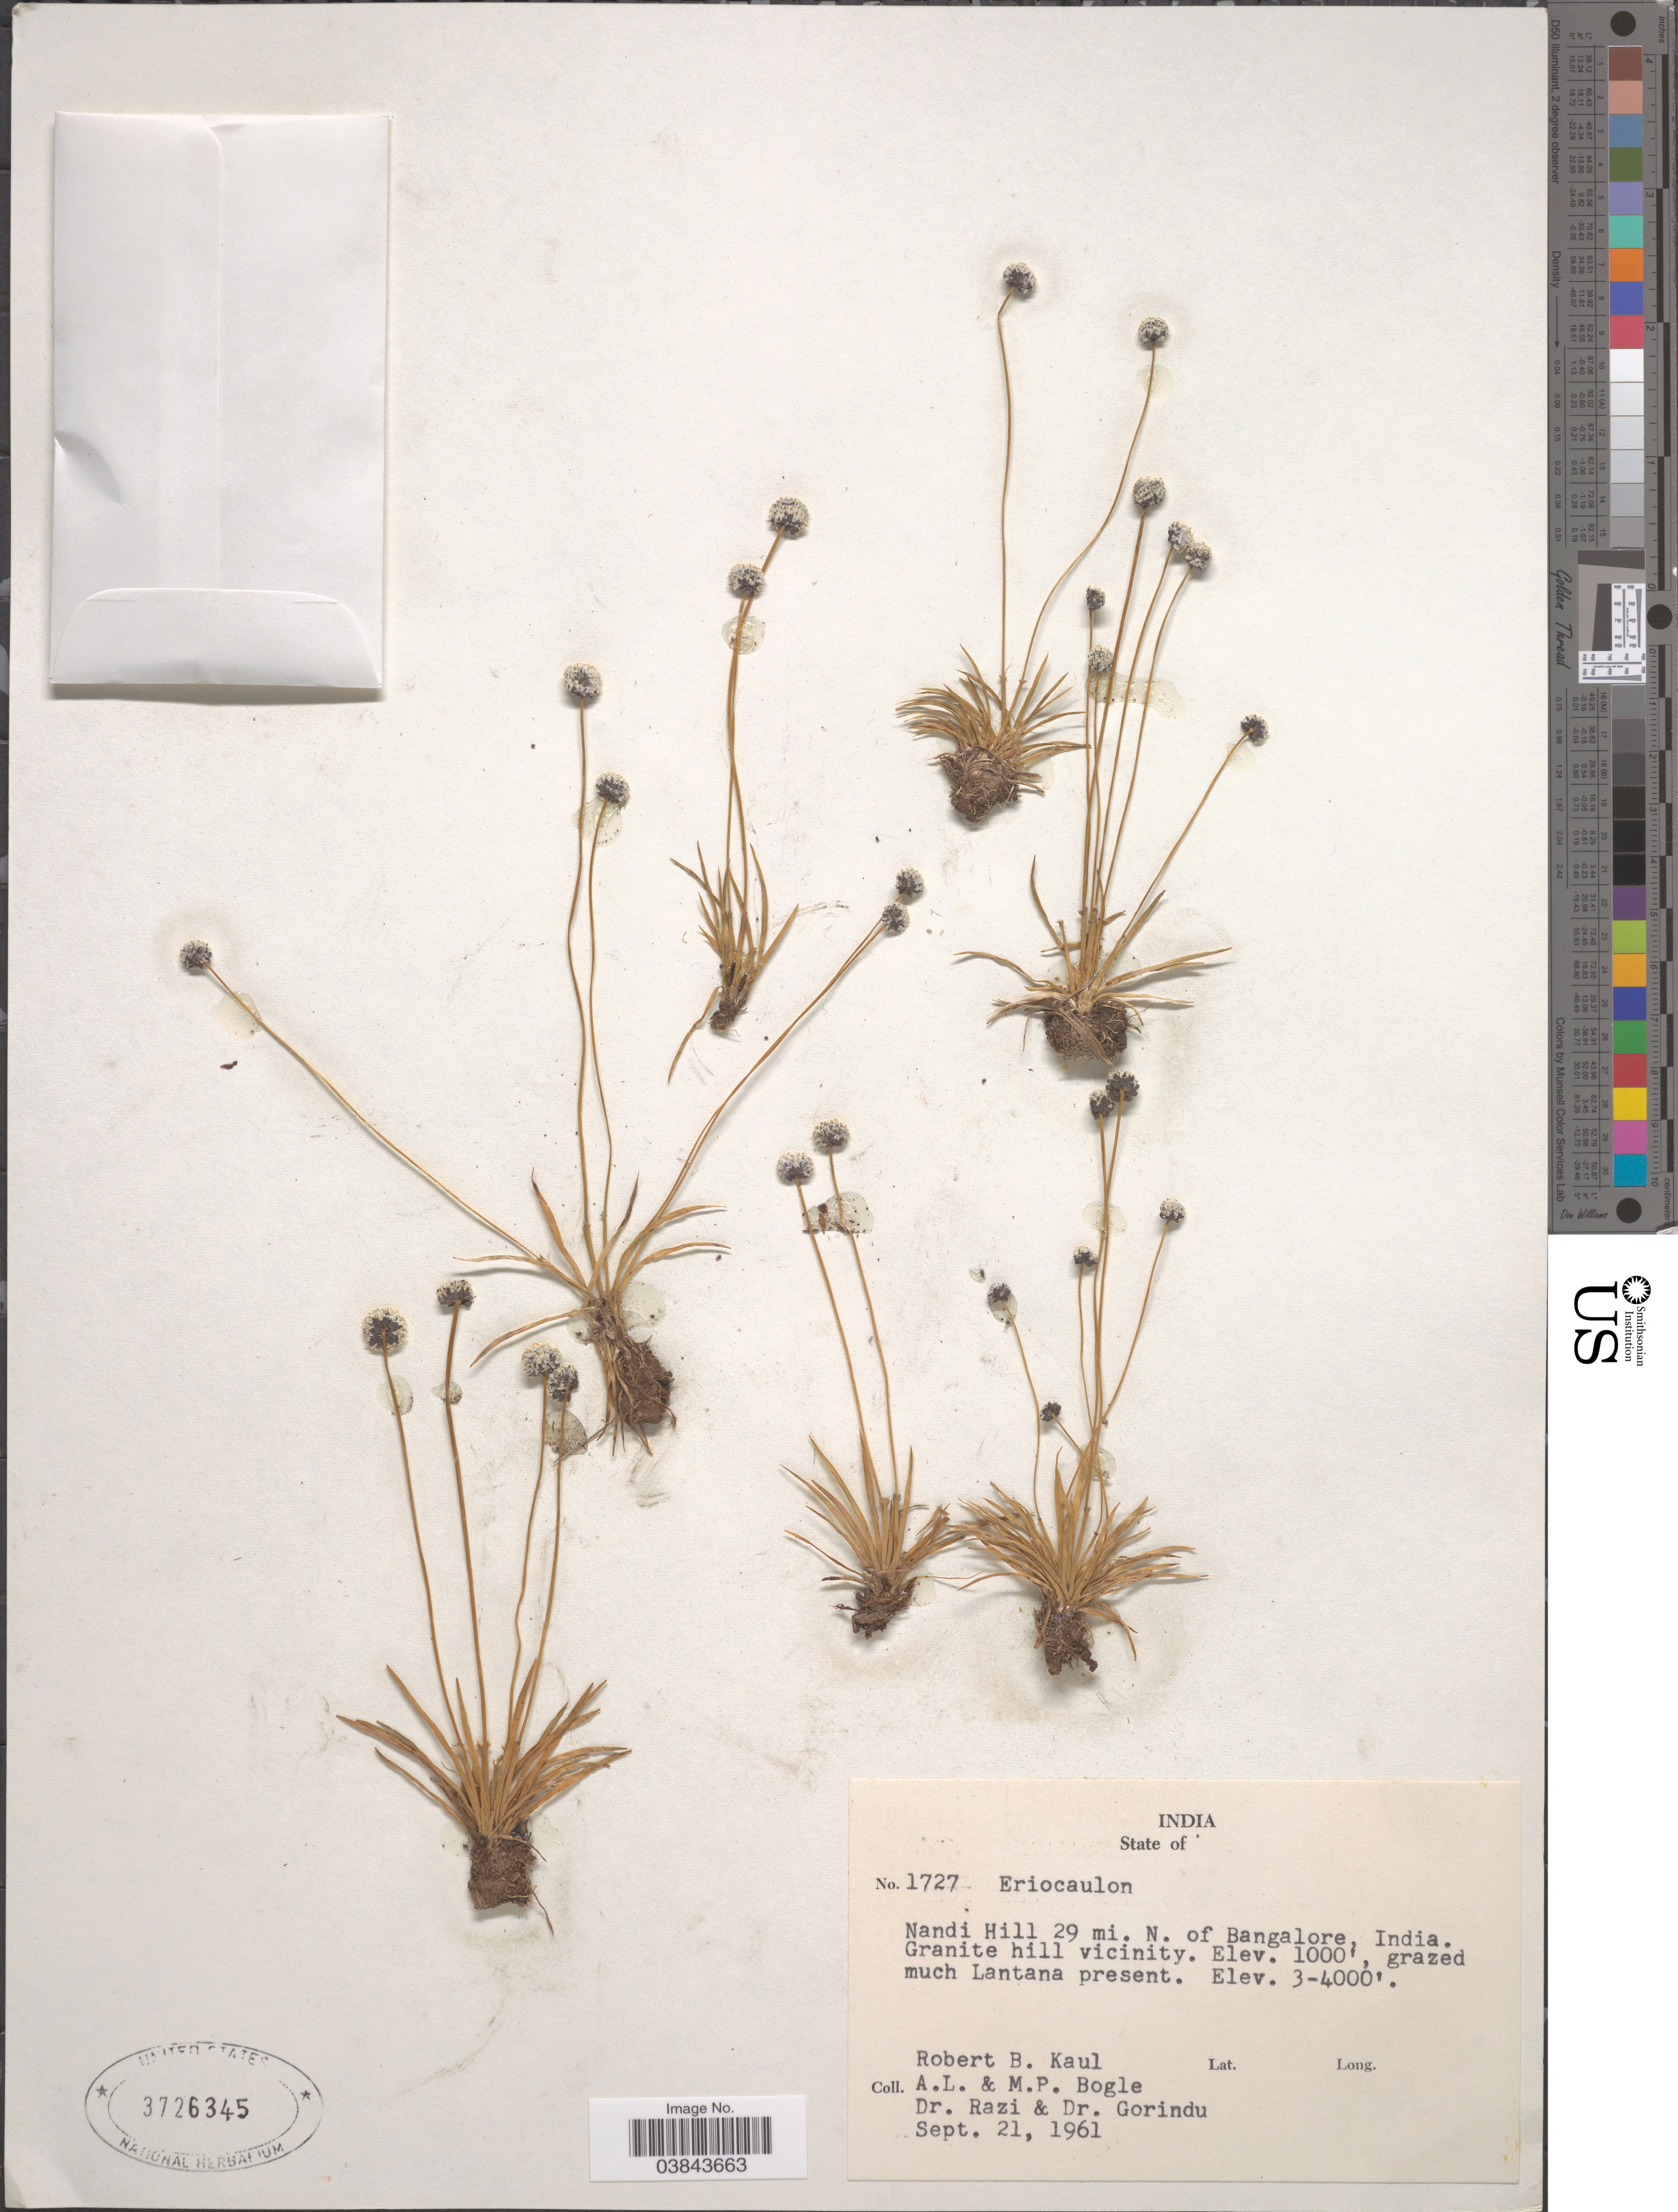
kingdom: Plantae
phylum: Tracheophyta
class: Liliopsida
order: Poales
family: Eriocaulaceae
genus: Eriocaulon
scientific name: Eriocaulon sp.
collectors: R. Kaul, Bogle, A.L., M. Bogle, Razi & Gorindu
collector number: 1727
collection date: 1961-09-21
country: India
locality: Nandi Hill 29 mi. N. of Bangalore. Granite hill vicinity.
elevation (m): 305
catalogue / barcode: US 3726345